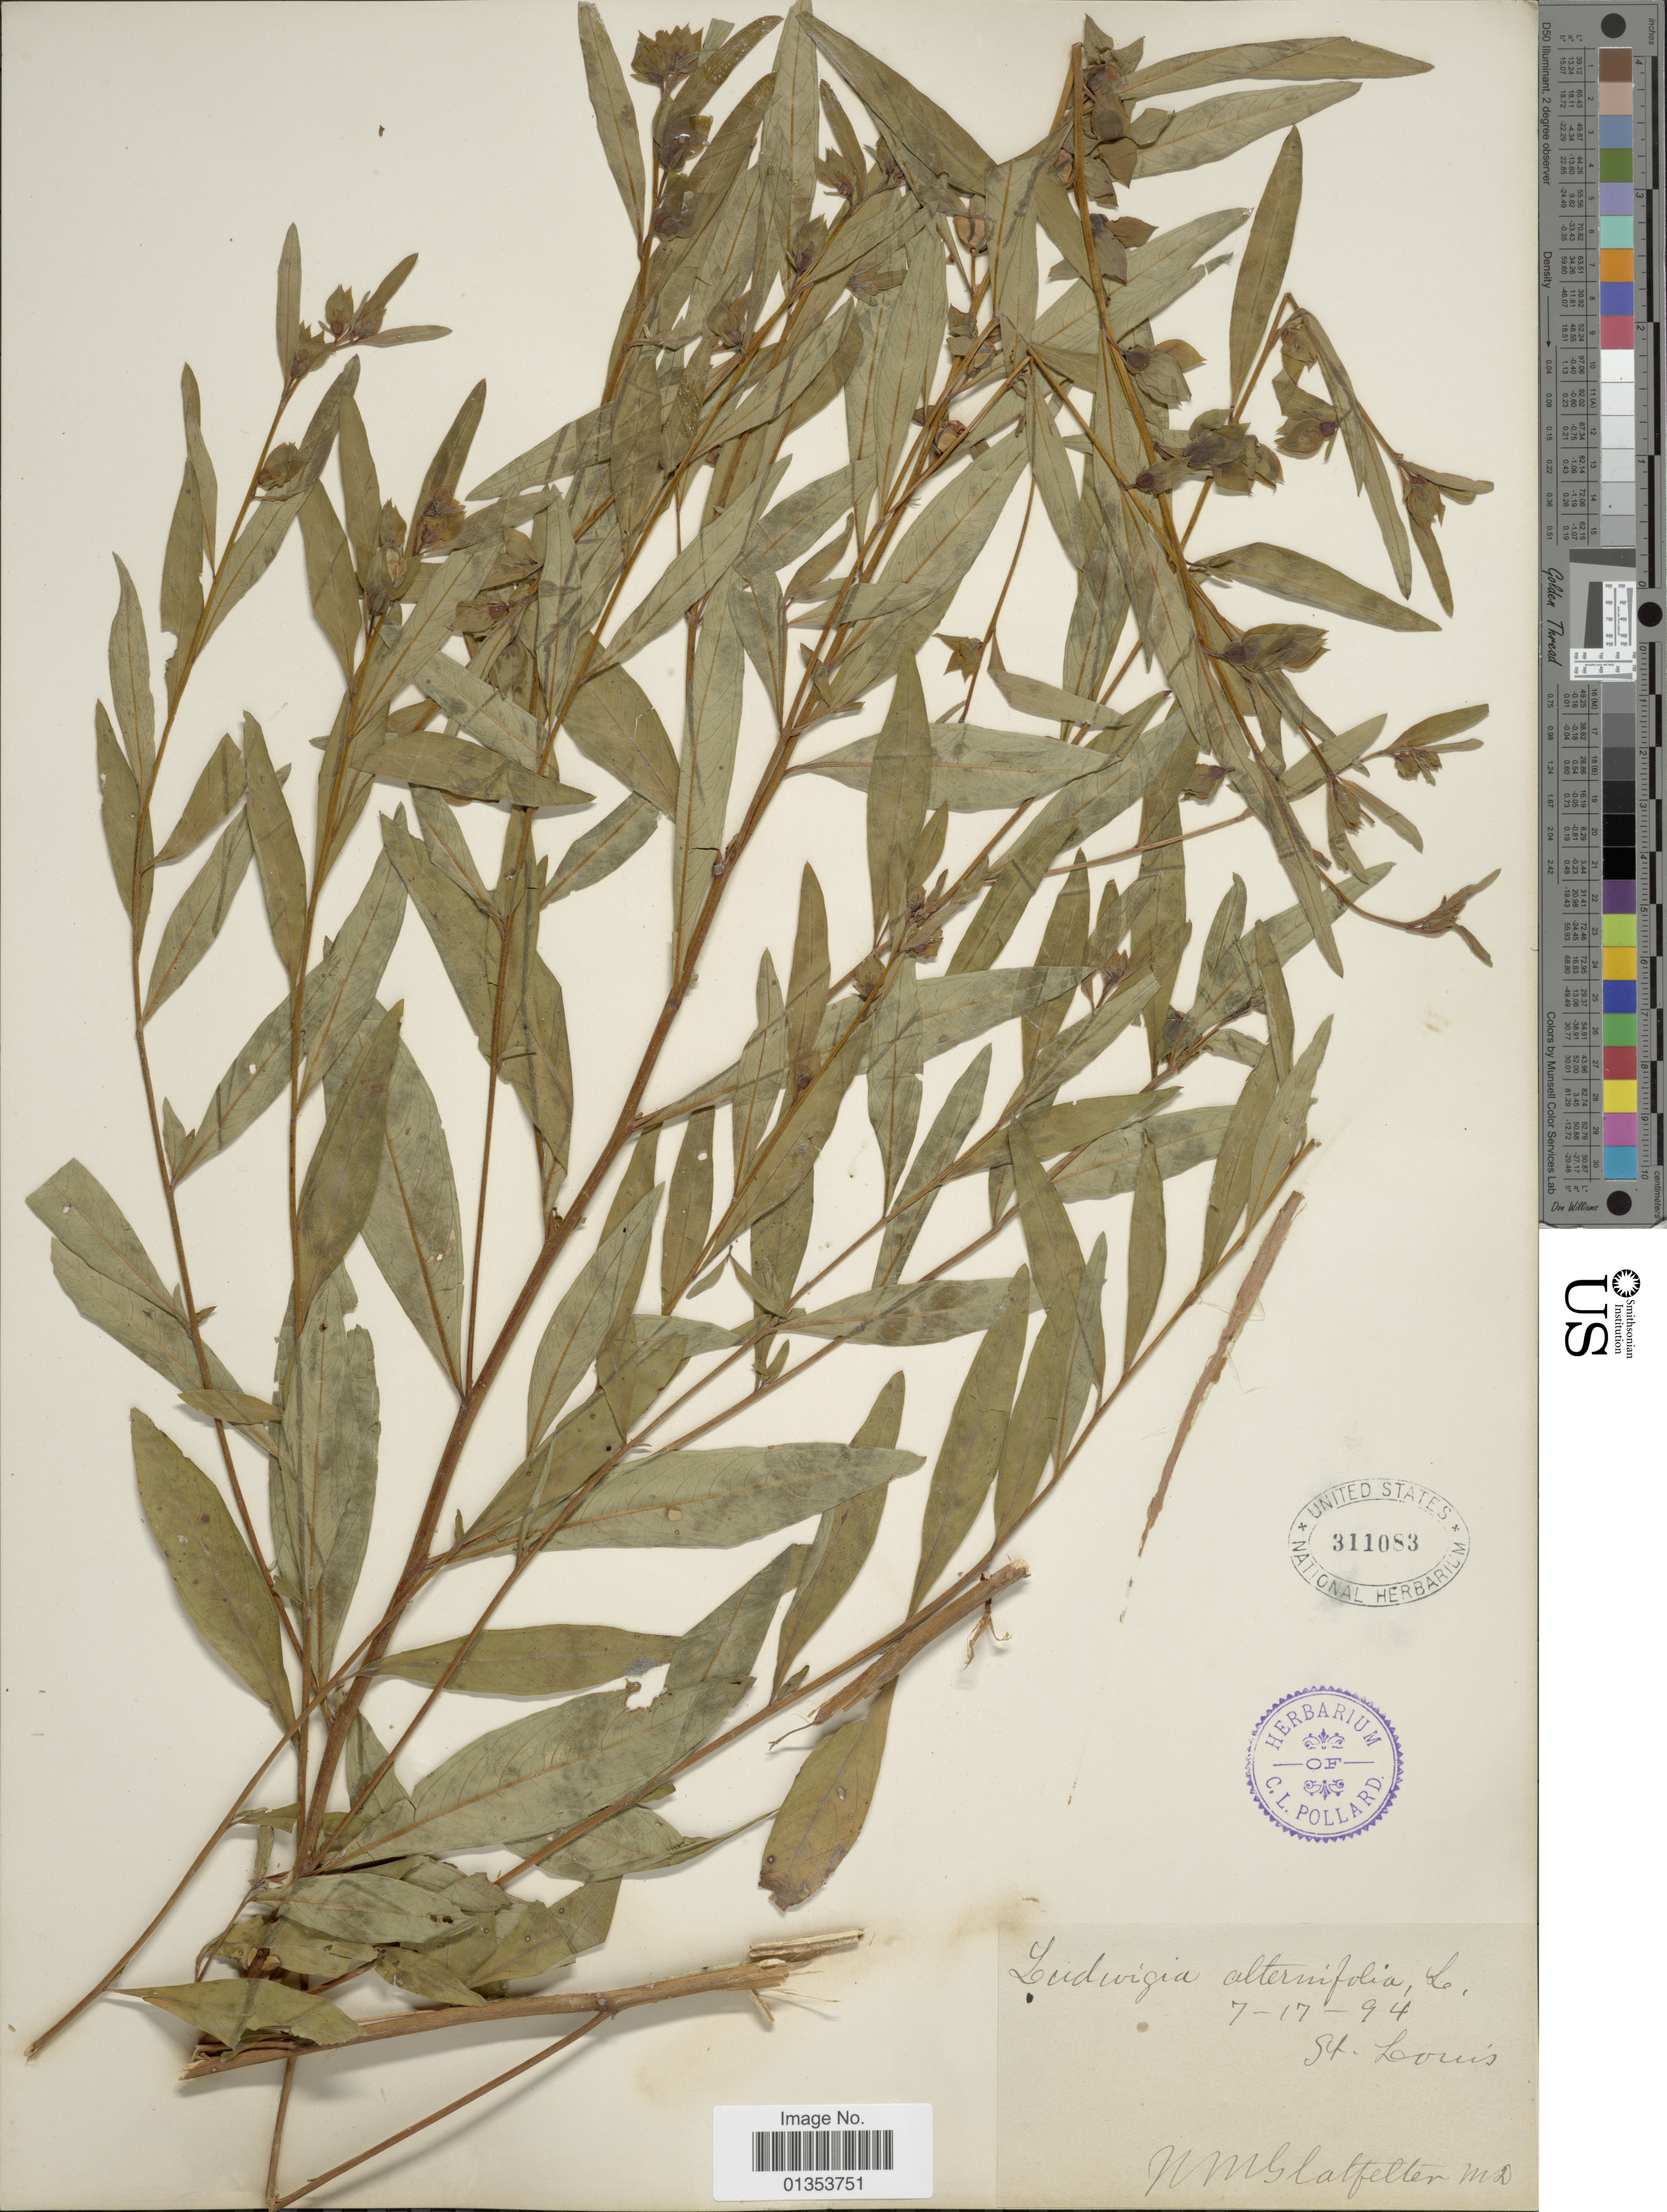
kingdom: Plantae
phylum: Tracheophyta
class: Magnoliopsida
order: Myrtales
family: Onagraceae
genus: Ludwigia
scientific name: Ludwigia alternifolia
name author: L.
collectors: N. M. Glatfelter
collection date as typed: Transcribed d/m/y: 17/7/94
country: United States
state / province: Missouri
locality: St. Louis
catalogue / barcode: US 311083